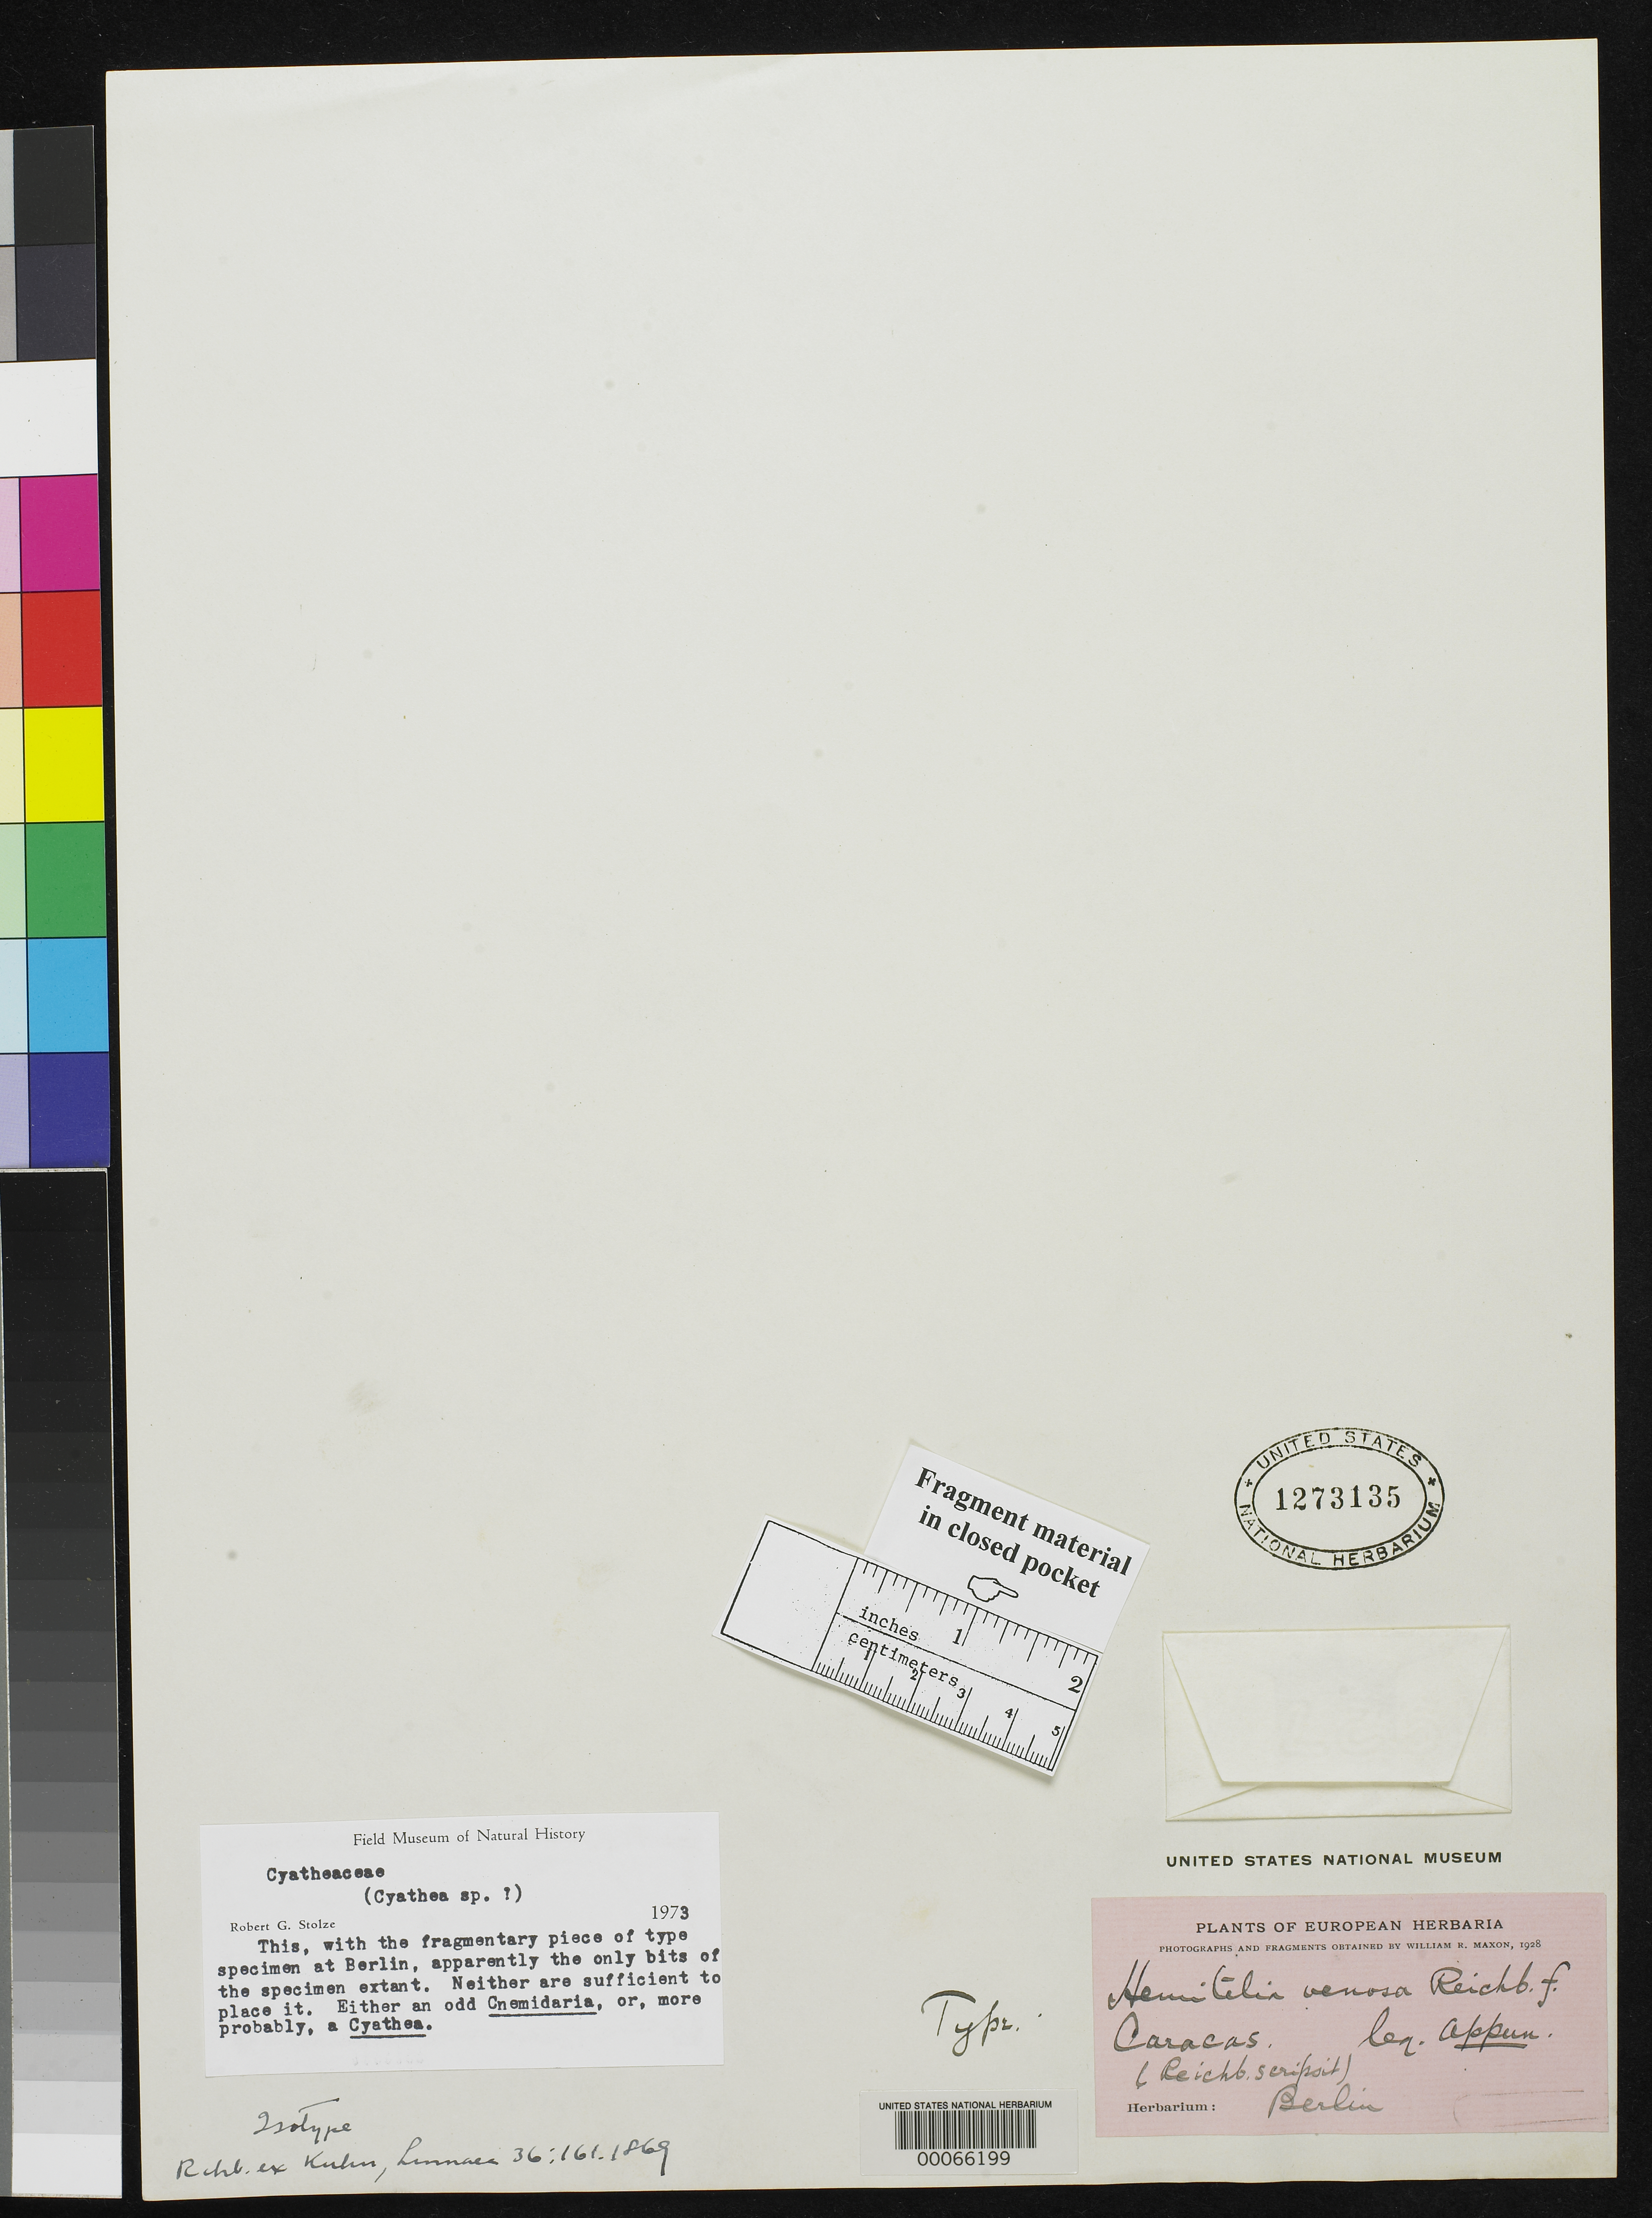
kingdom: Plantae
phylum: Tracheophyta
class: Polypodiopsida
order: Cyatheales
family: Cyatheaceae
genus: Hemitelia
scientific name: Hemitelia venosa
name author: Mett. ex Kuhn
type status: Type Fragment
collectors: C. Appun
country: Venezuela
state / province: Distrito Federal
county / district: Libertador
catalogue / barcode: US 1273135